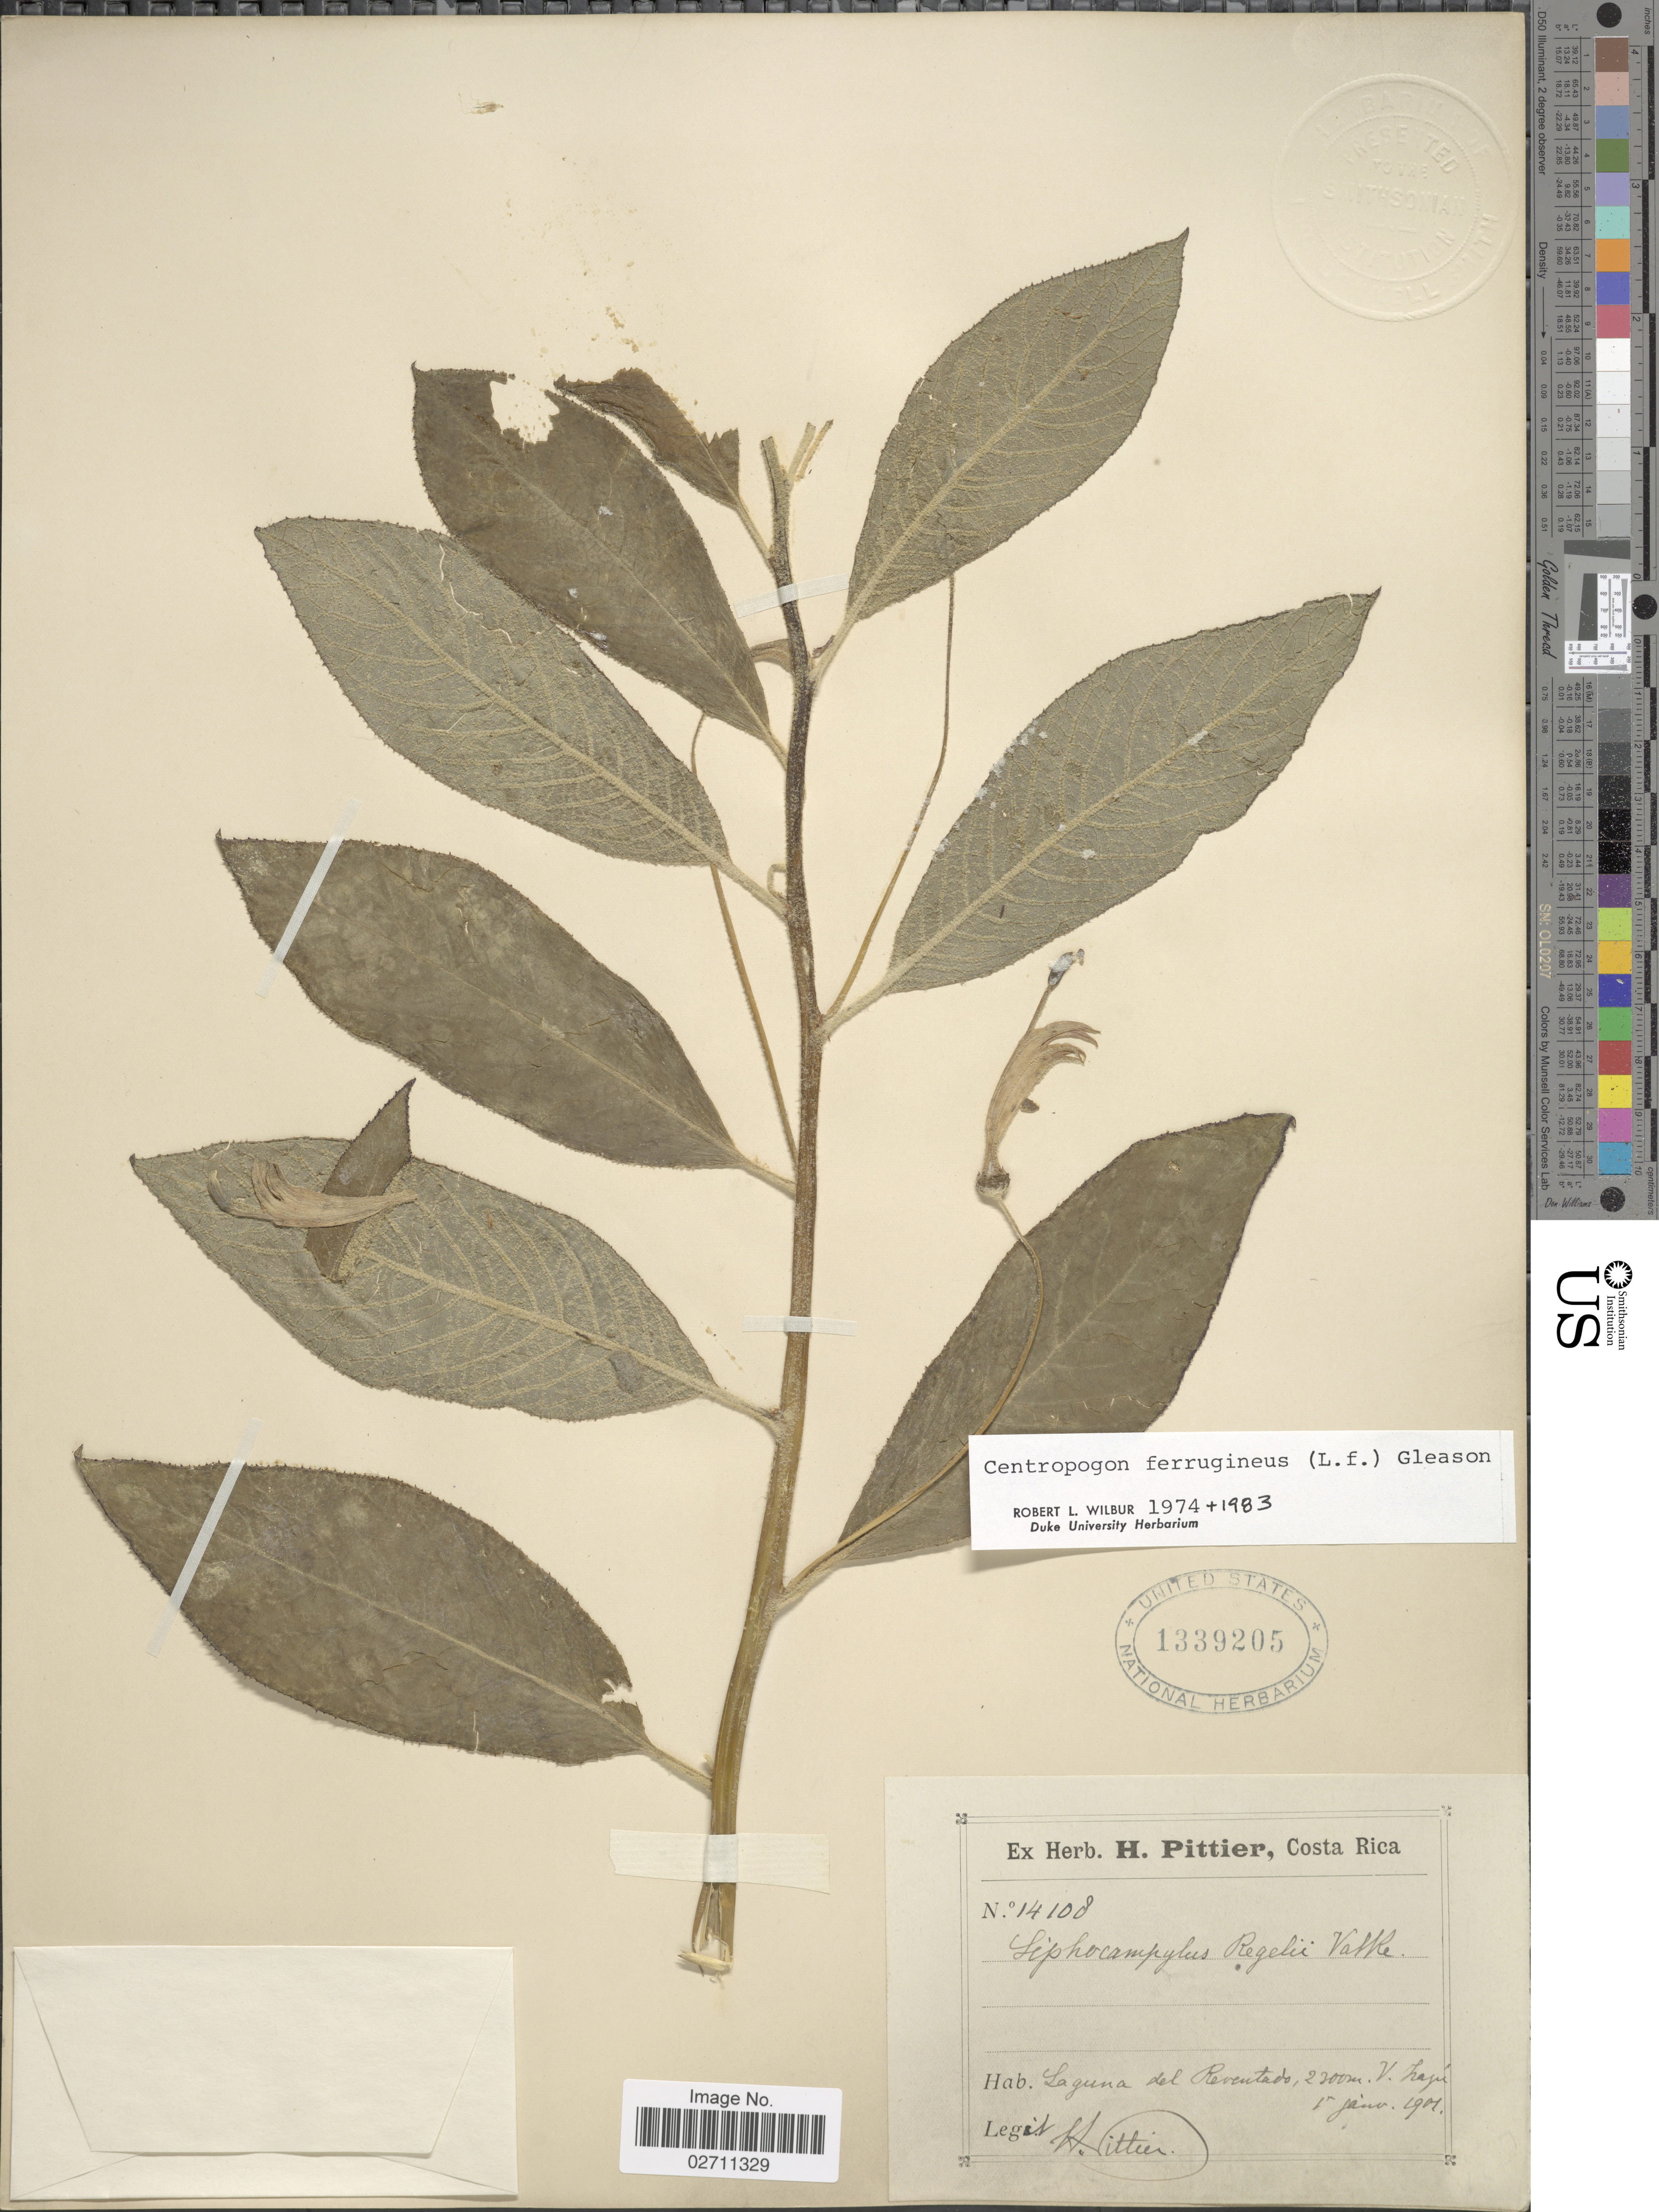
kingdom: Plantae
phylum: Tracheophyta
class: Magnoliopsida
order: Asterales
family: Campanulaceae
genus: Centropogon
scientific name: Centropogon ferrugineus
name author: (L. f.) Gleason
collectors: H. F. Pittier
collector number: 14108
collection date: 1901-01-01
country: Costa Rica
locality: Laguna del Reventado, V. Irazu.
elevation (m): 2300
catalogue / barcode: US 1339205